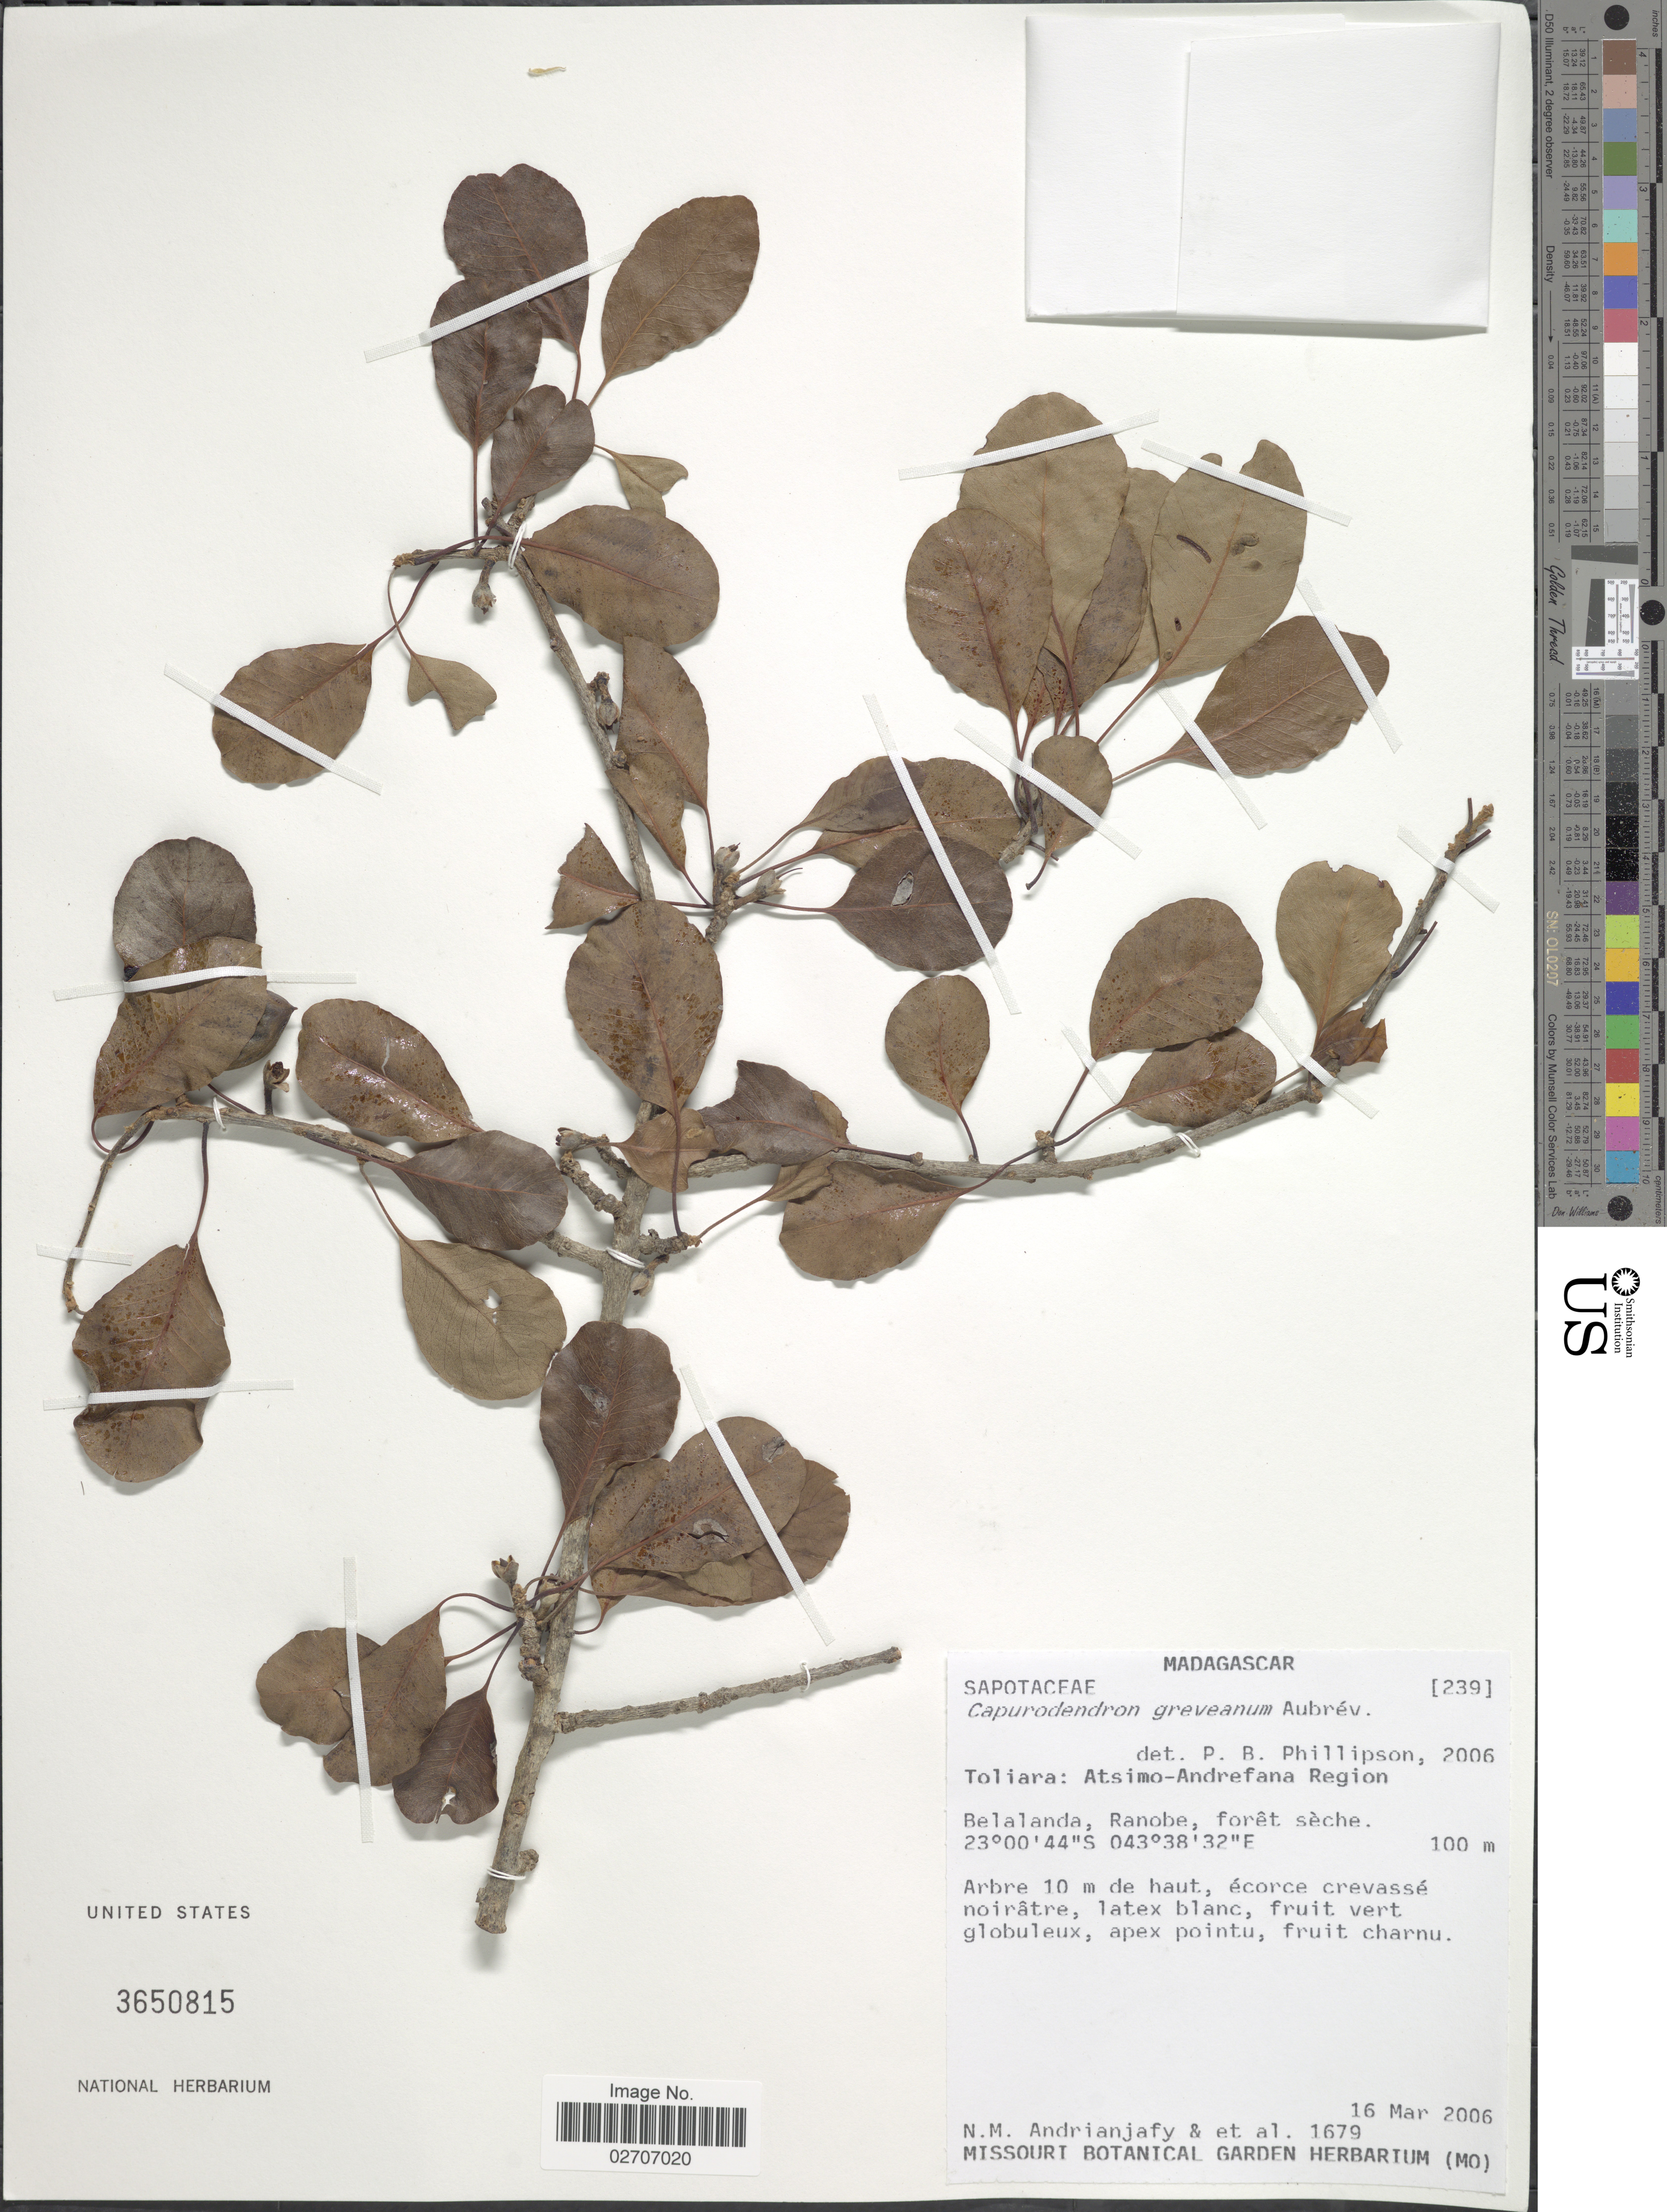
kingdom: Plantae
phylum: Tracheophyta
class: Magnoliopsida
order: Ericales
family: Sapotaceae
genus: Capurodendron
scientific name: Capurodendron greveanum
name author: Aubrév.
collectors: N. M. Andrianjafy & et al.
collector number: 1679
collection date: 2006-03-16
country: Madagascar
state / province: Atsimo-Andrefana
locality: Atsimo-Andrefana Region, Belalanda, Ranobe, forêt sèche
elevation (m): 100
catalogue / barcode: US 3650815